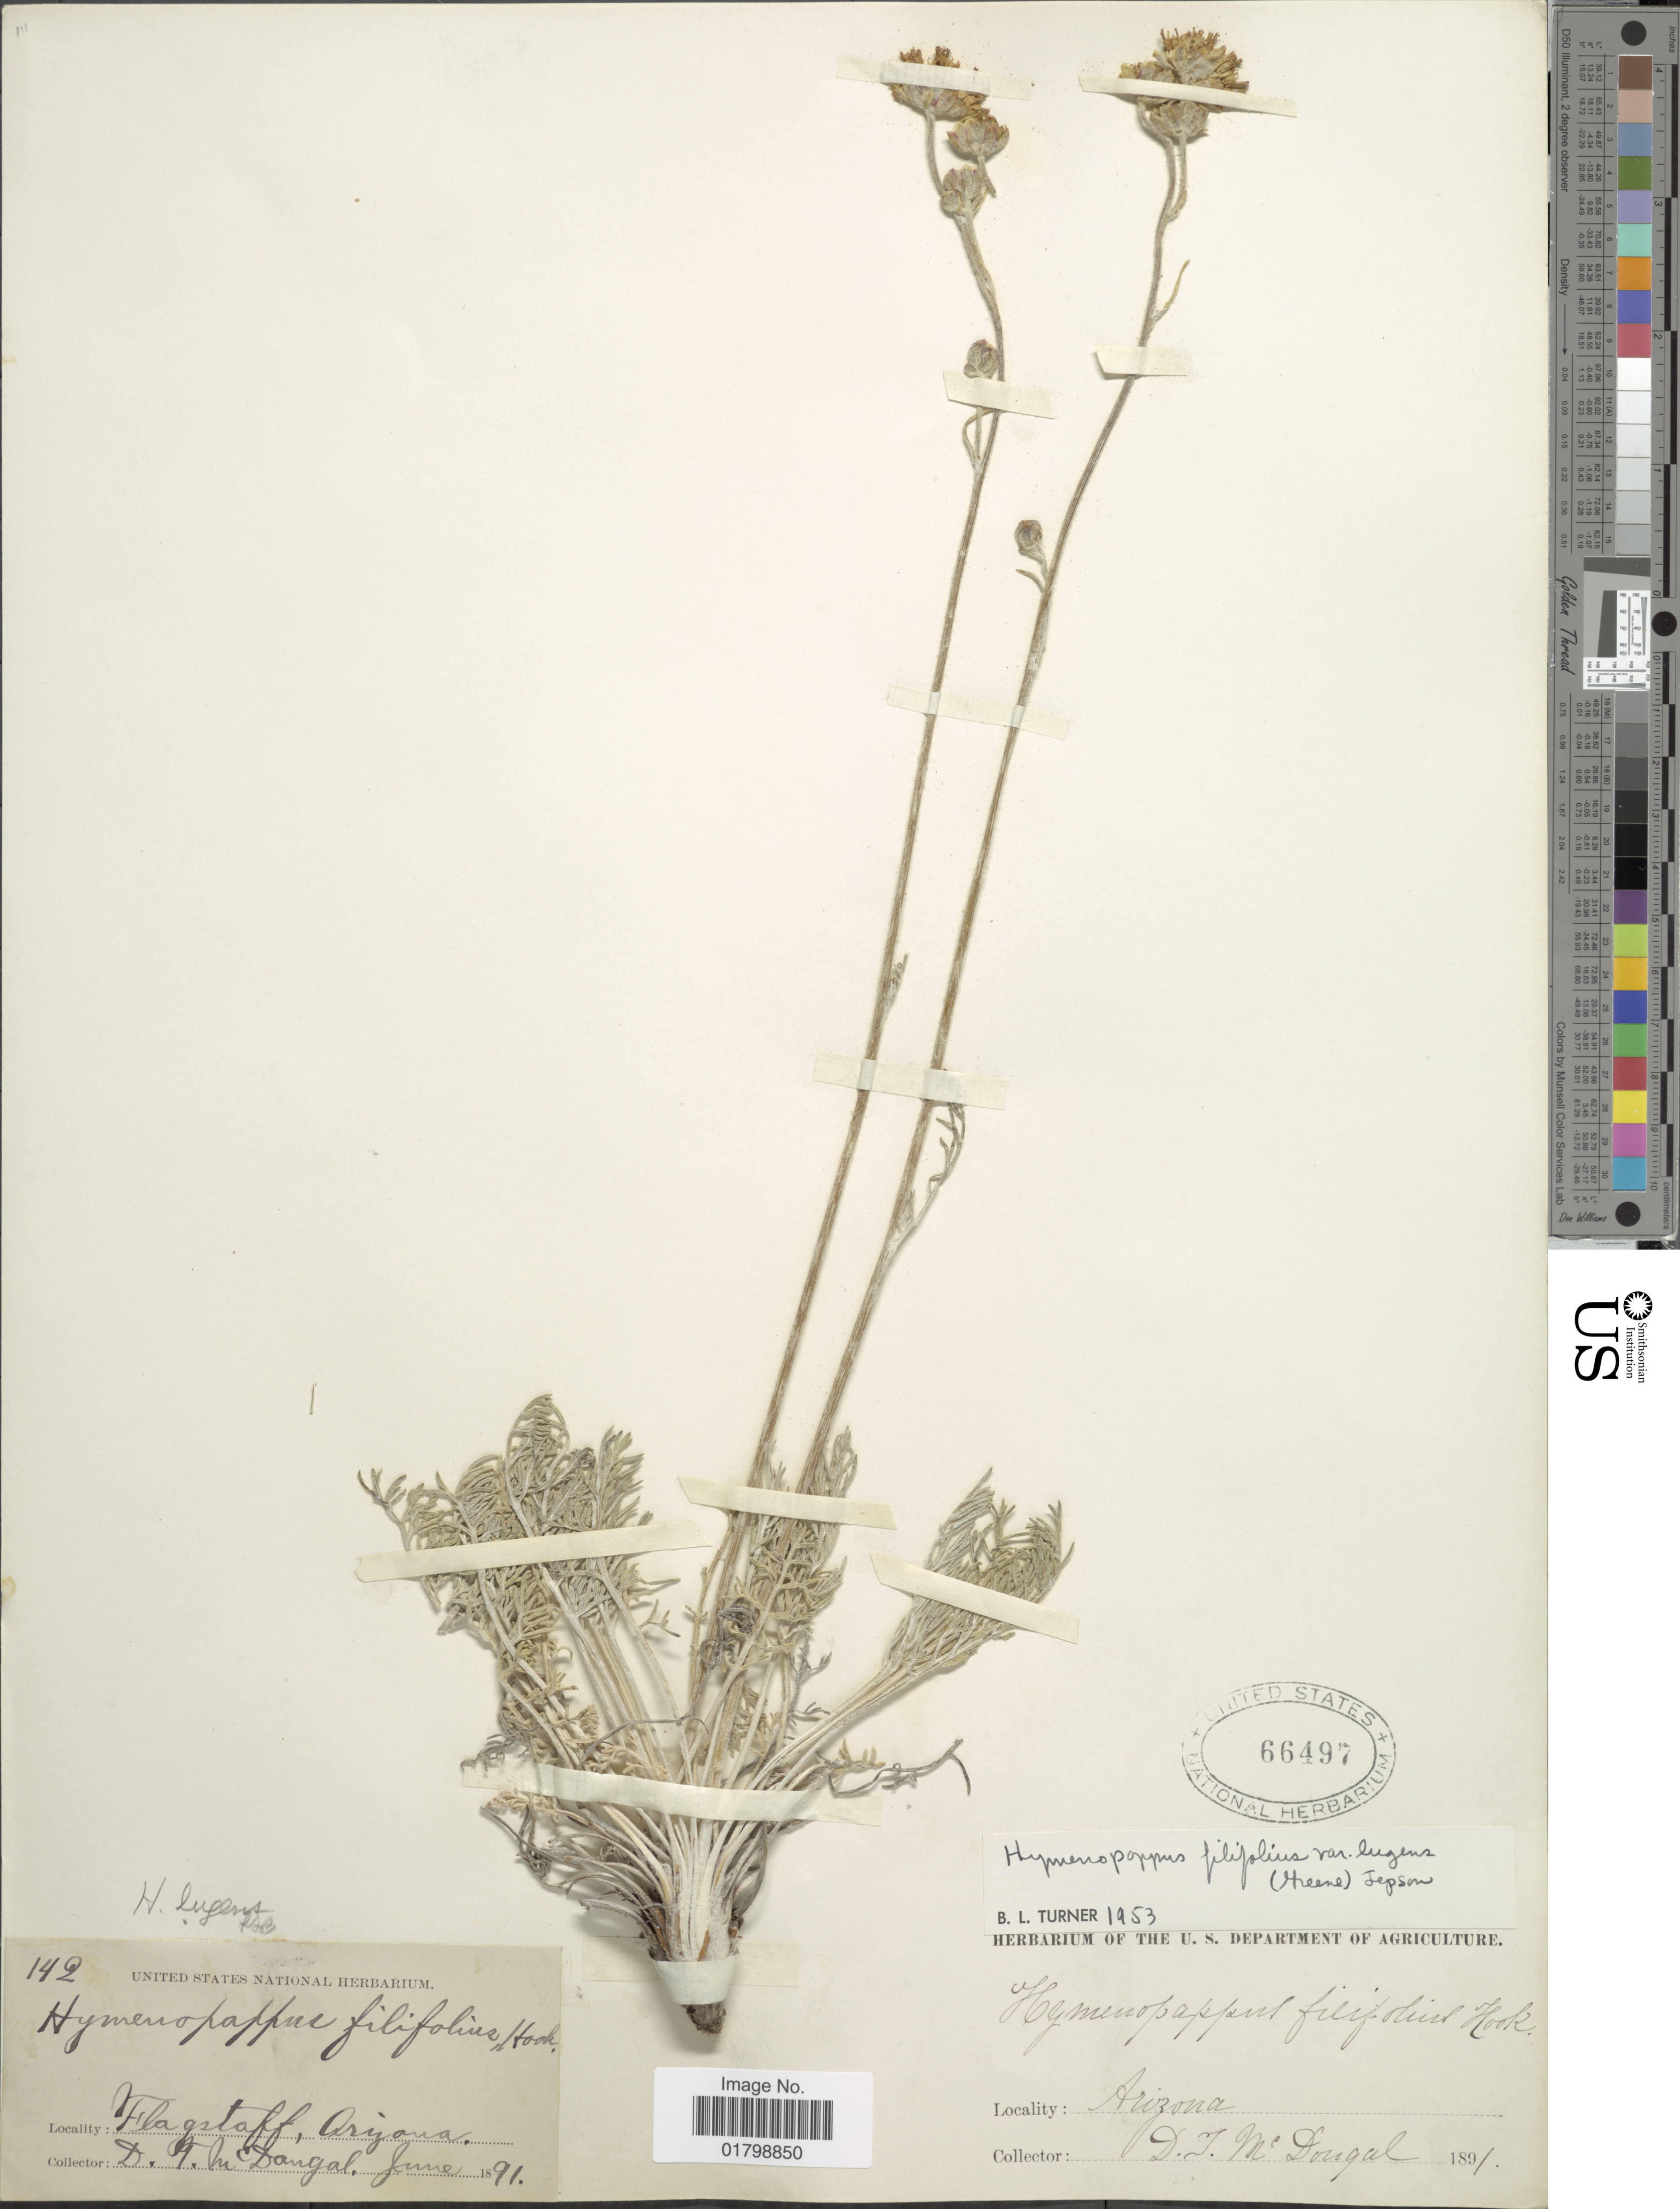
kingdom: Plantae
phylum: Tracheophyta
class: Magnoliopsida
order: Asterales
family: Asteraceae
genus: Hymenopappus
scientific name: Hymenopappus filifolius var. lugens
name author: (Greene) Jeps.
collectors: D. McDougal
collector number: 142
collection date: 1891-06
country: United States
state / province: Arizona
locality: Flagstaff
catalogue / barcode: US 66497